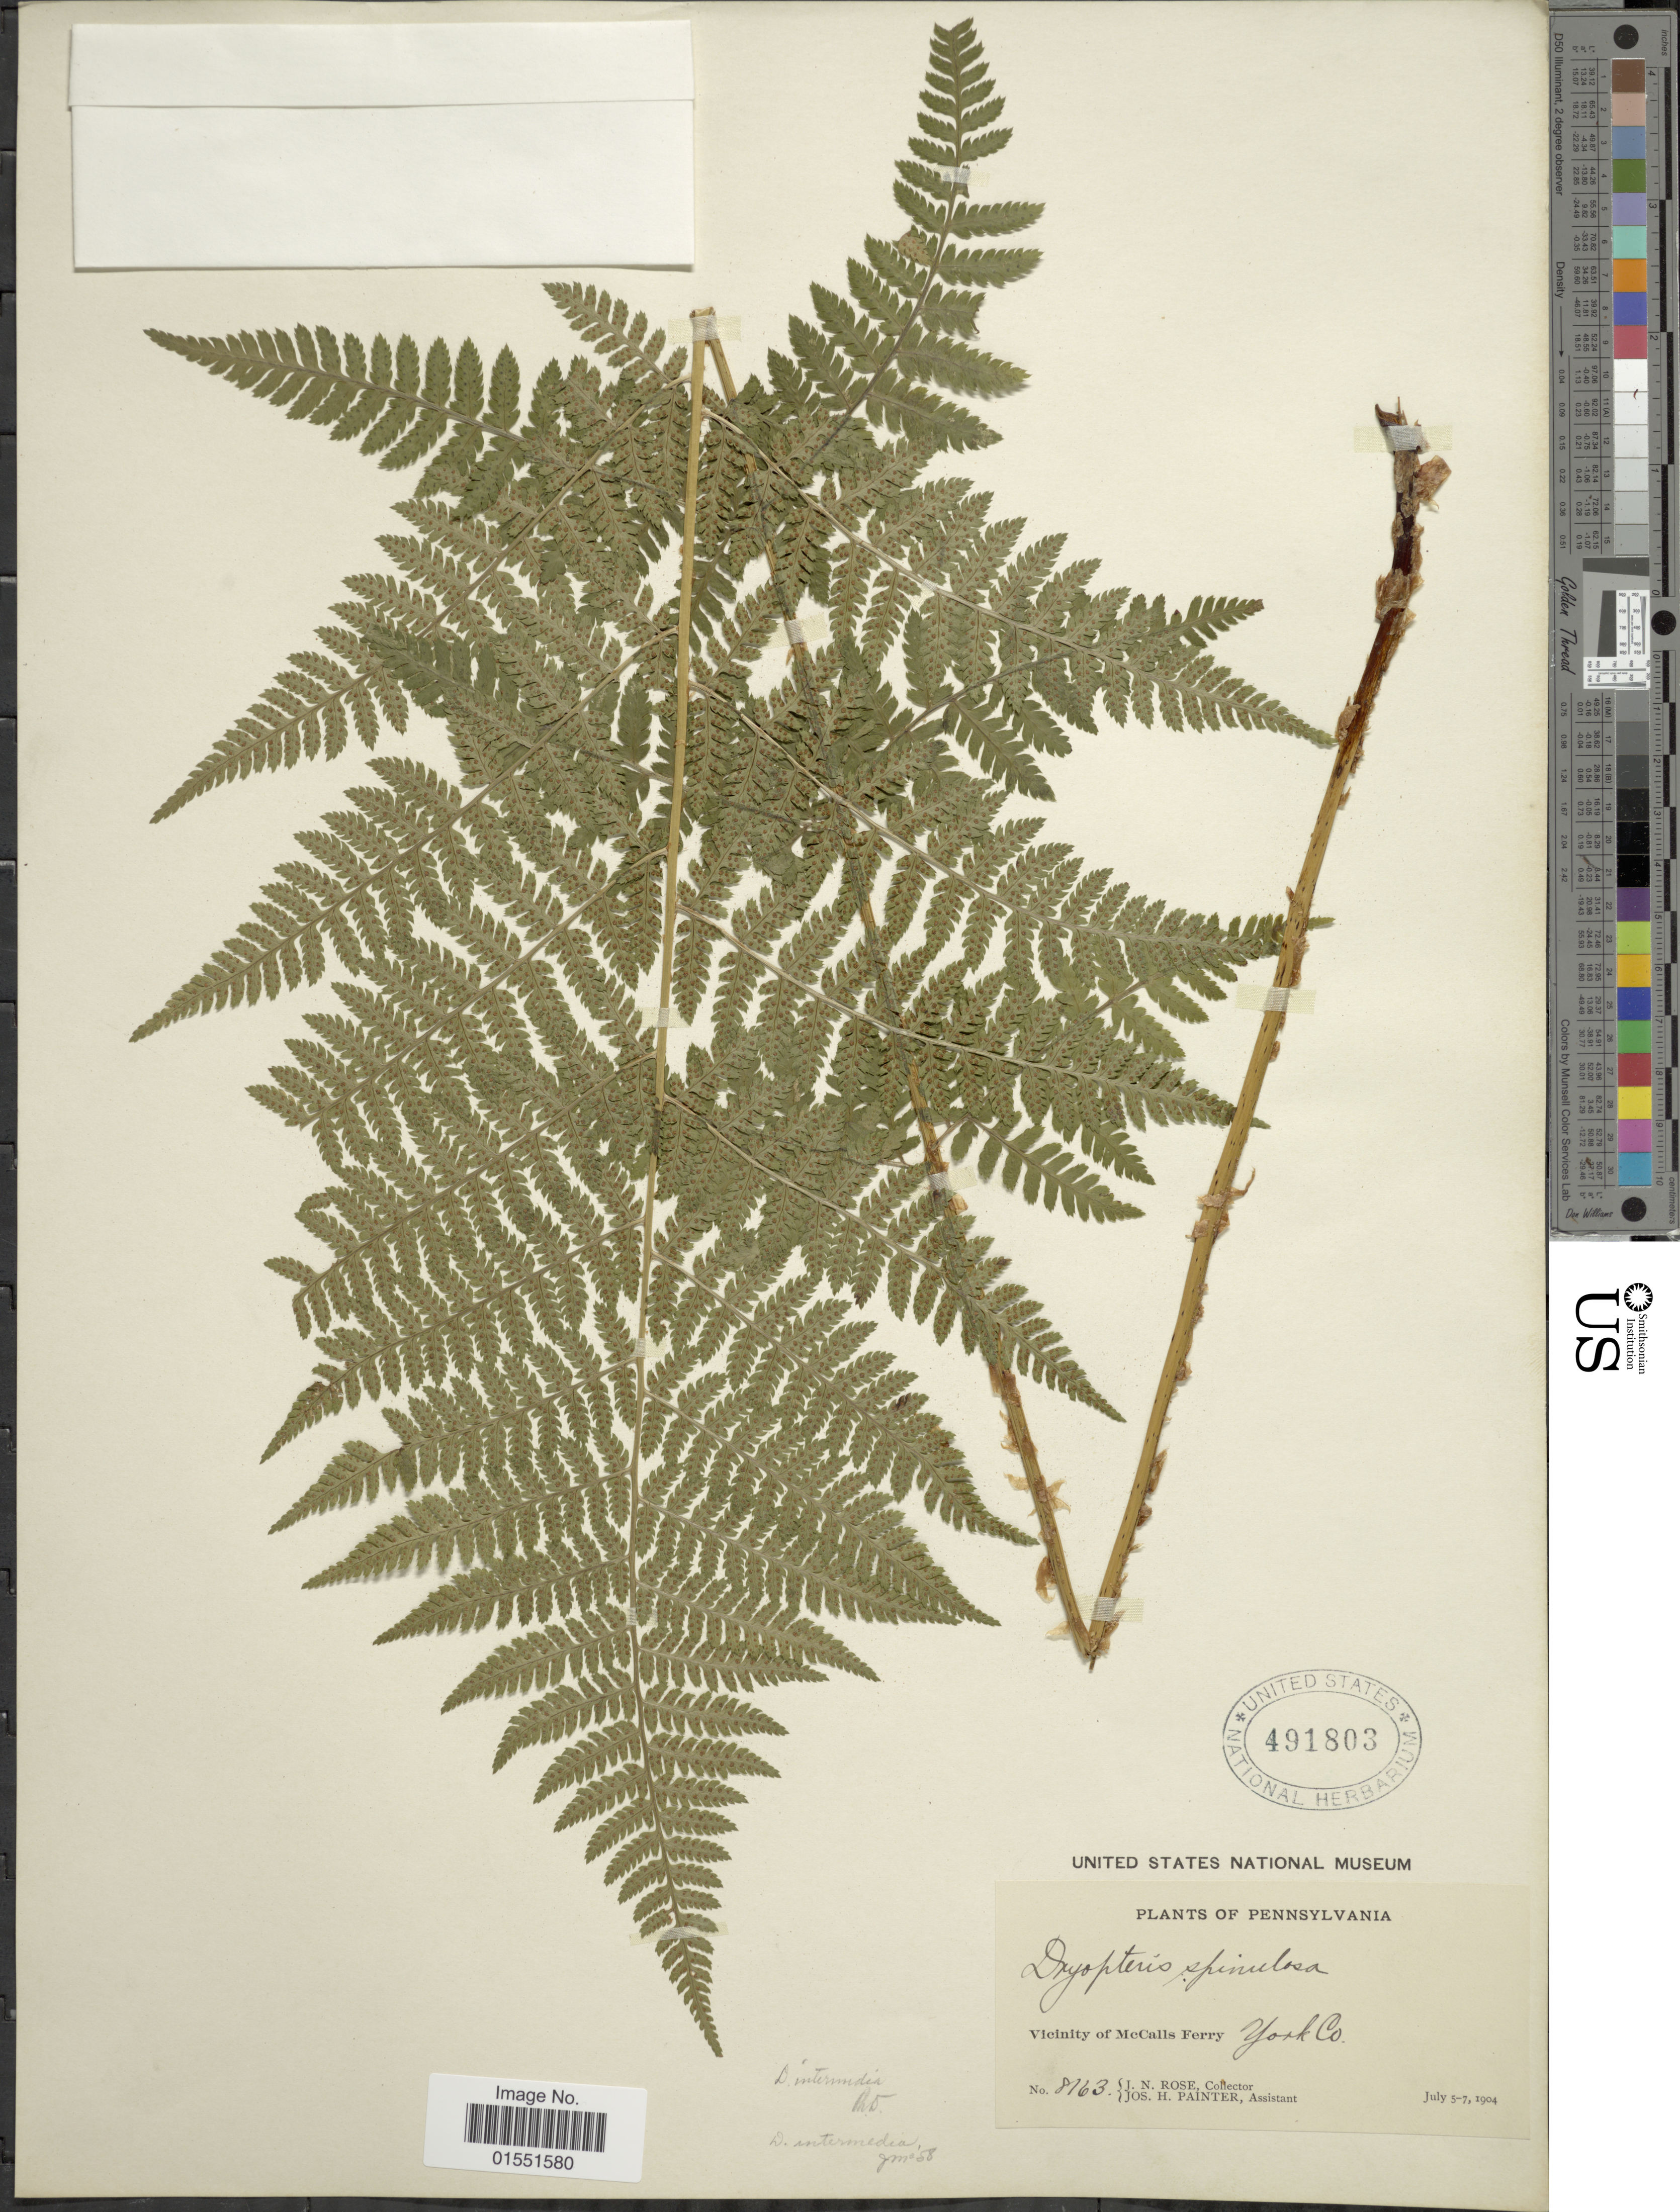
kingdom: Plantae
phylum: Tracheophyta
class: Polypodiopsida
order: Polypodiales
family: Dryopteridaceae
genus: Dryopteris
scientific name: Dryopteris intermedia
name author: (Muhl.) A. Gray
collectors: J. N. Rose & J. H. Painter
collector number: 8163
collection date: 1904-07-05/1904-07-07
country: United States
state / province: Pennsylvania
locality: Vicinity of McCalls Ferry. York Co.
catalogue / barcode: US 491803